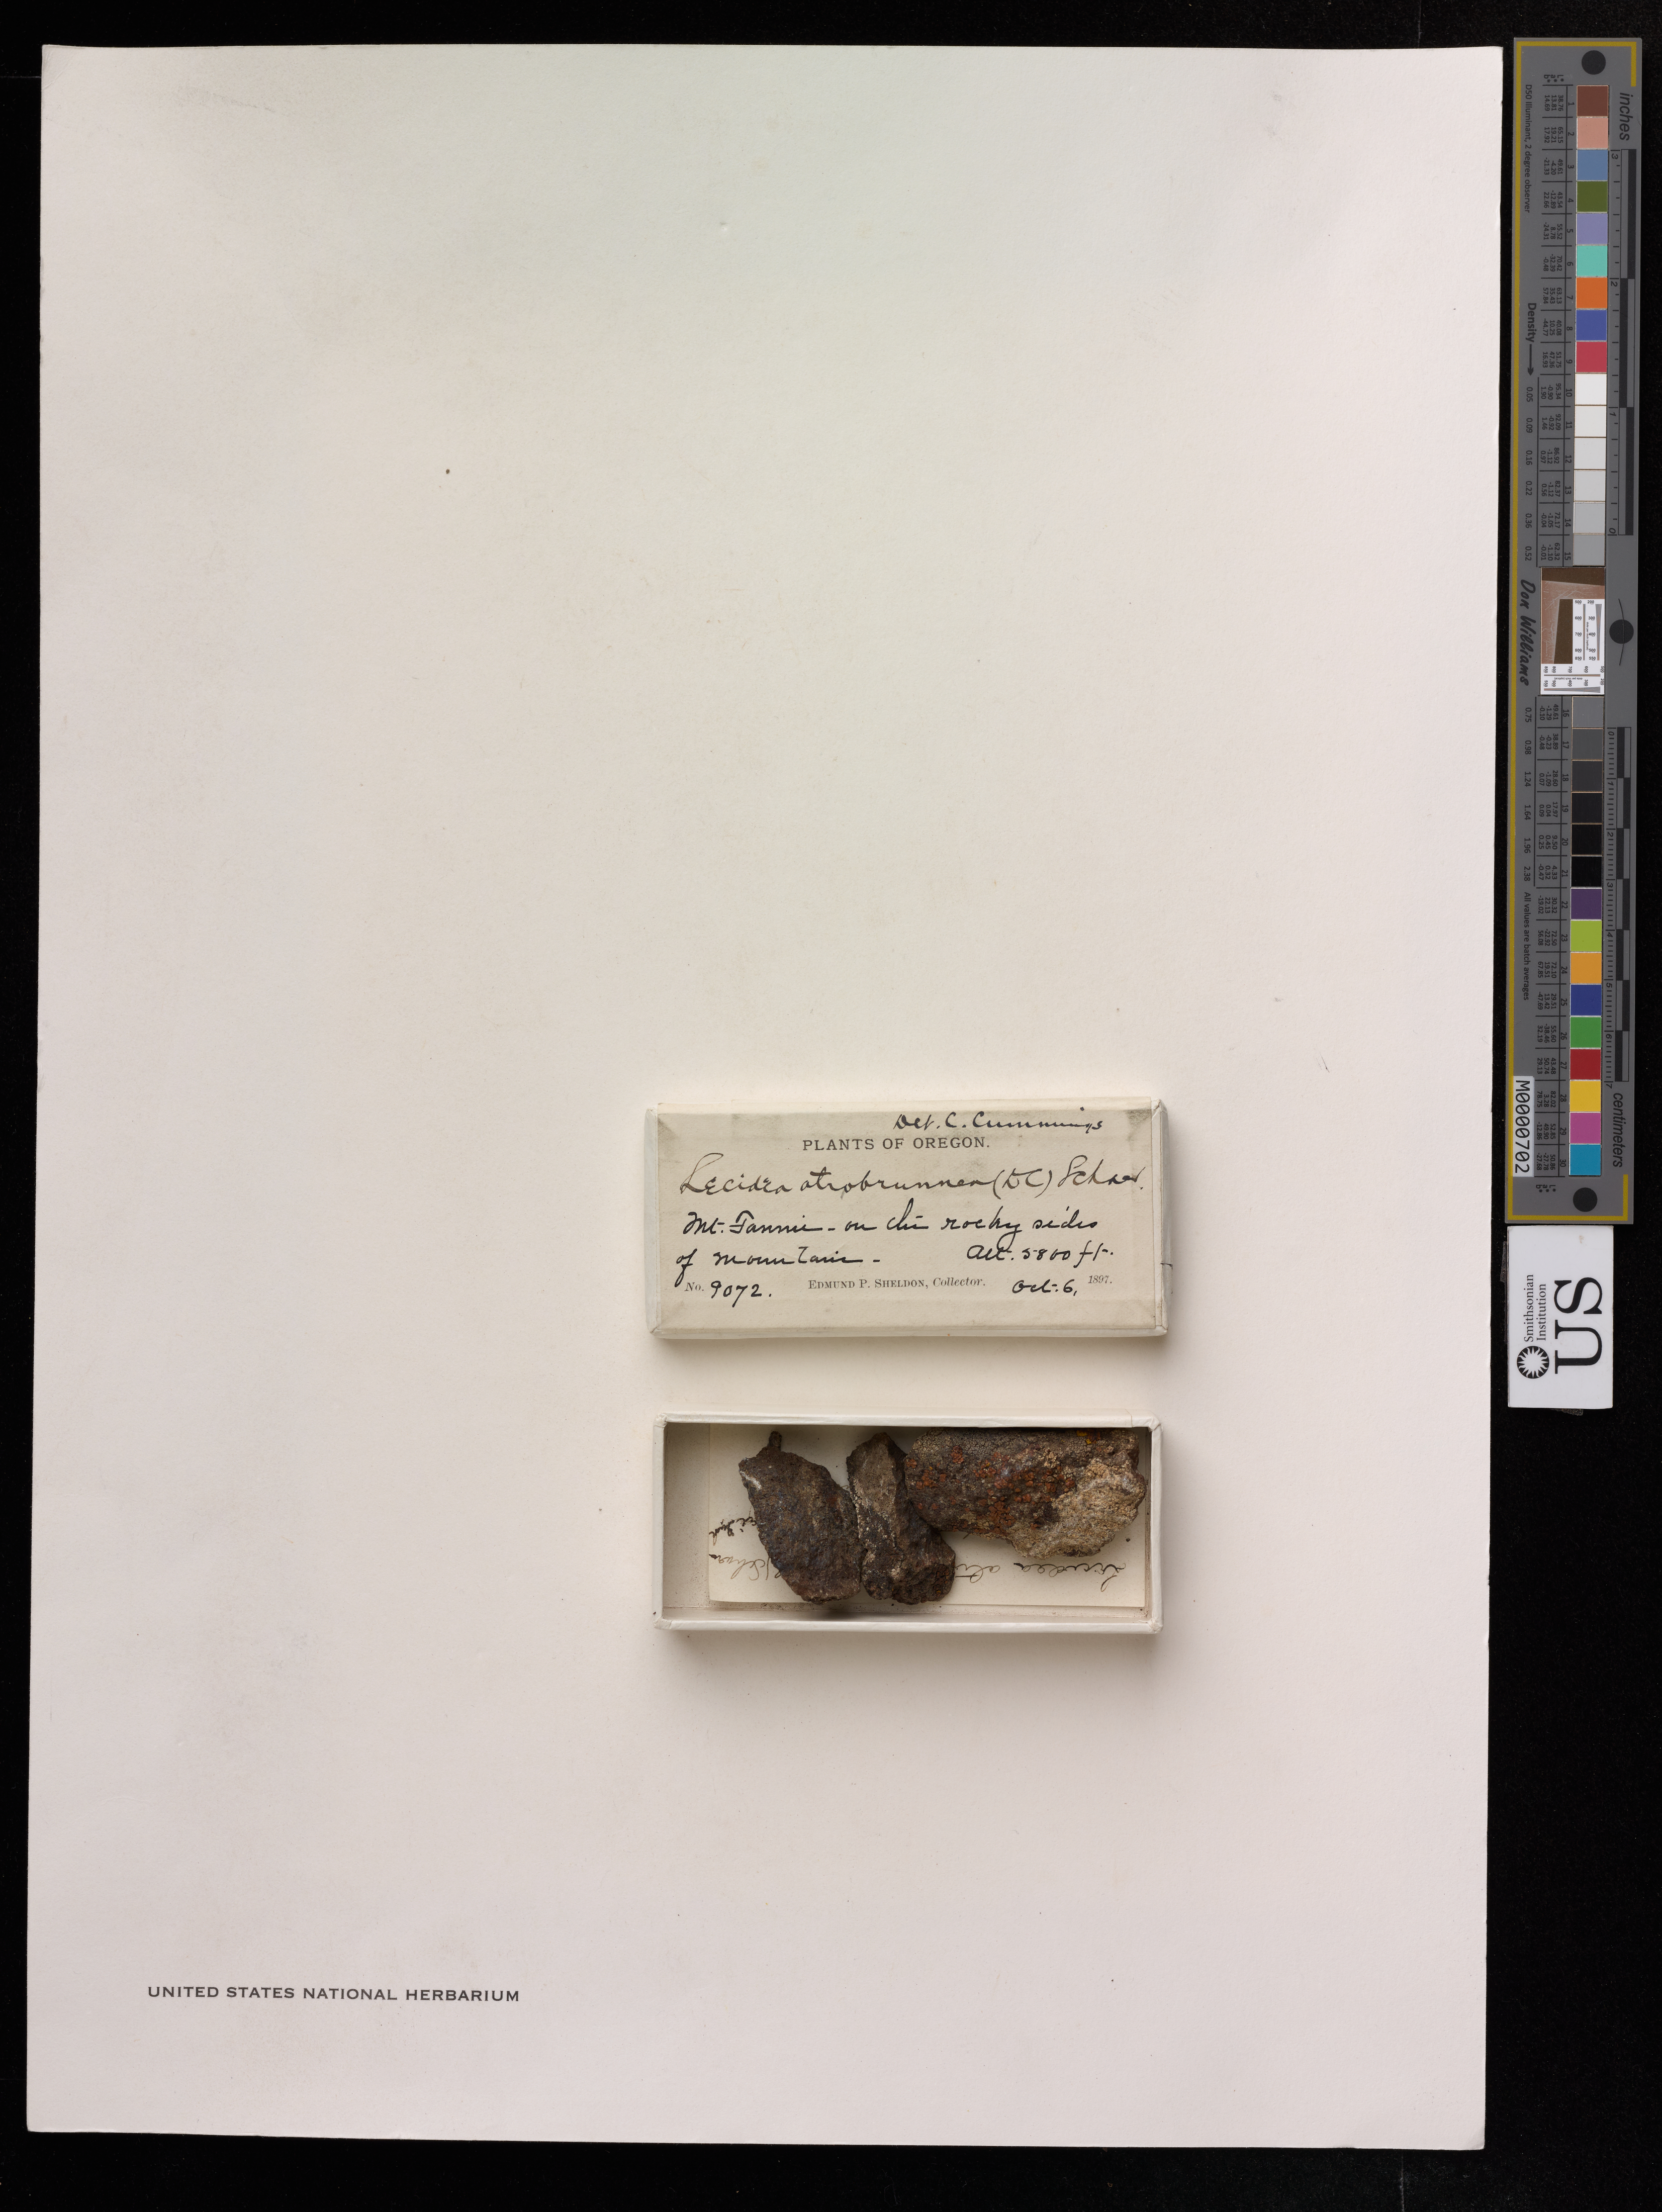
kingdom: Fungi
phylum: Ascomycota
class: Lecanoromycetes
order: Lecideales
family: Lecideaceae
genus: Lecidea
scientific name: Lecidea atrobrunnea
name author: (DC.) Schaer.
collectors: E. P. Sheldon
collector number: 9072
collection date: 1897-10-06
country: United States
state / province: Oregon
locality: Mt. Fannie. On Chi rocky sides of mountain.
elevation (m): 1768